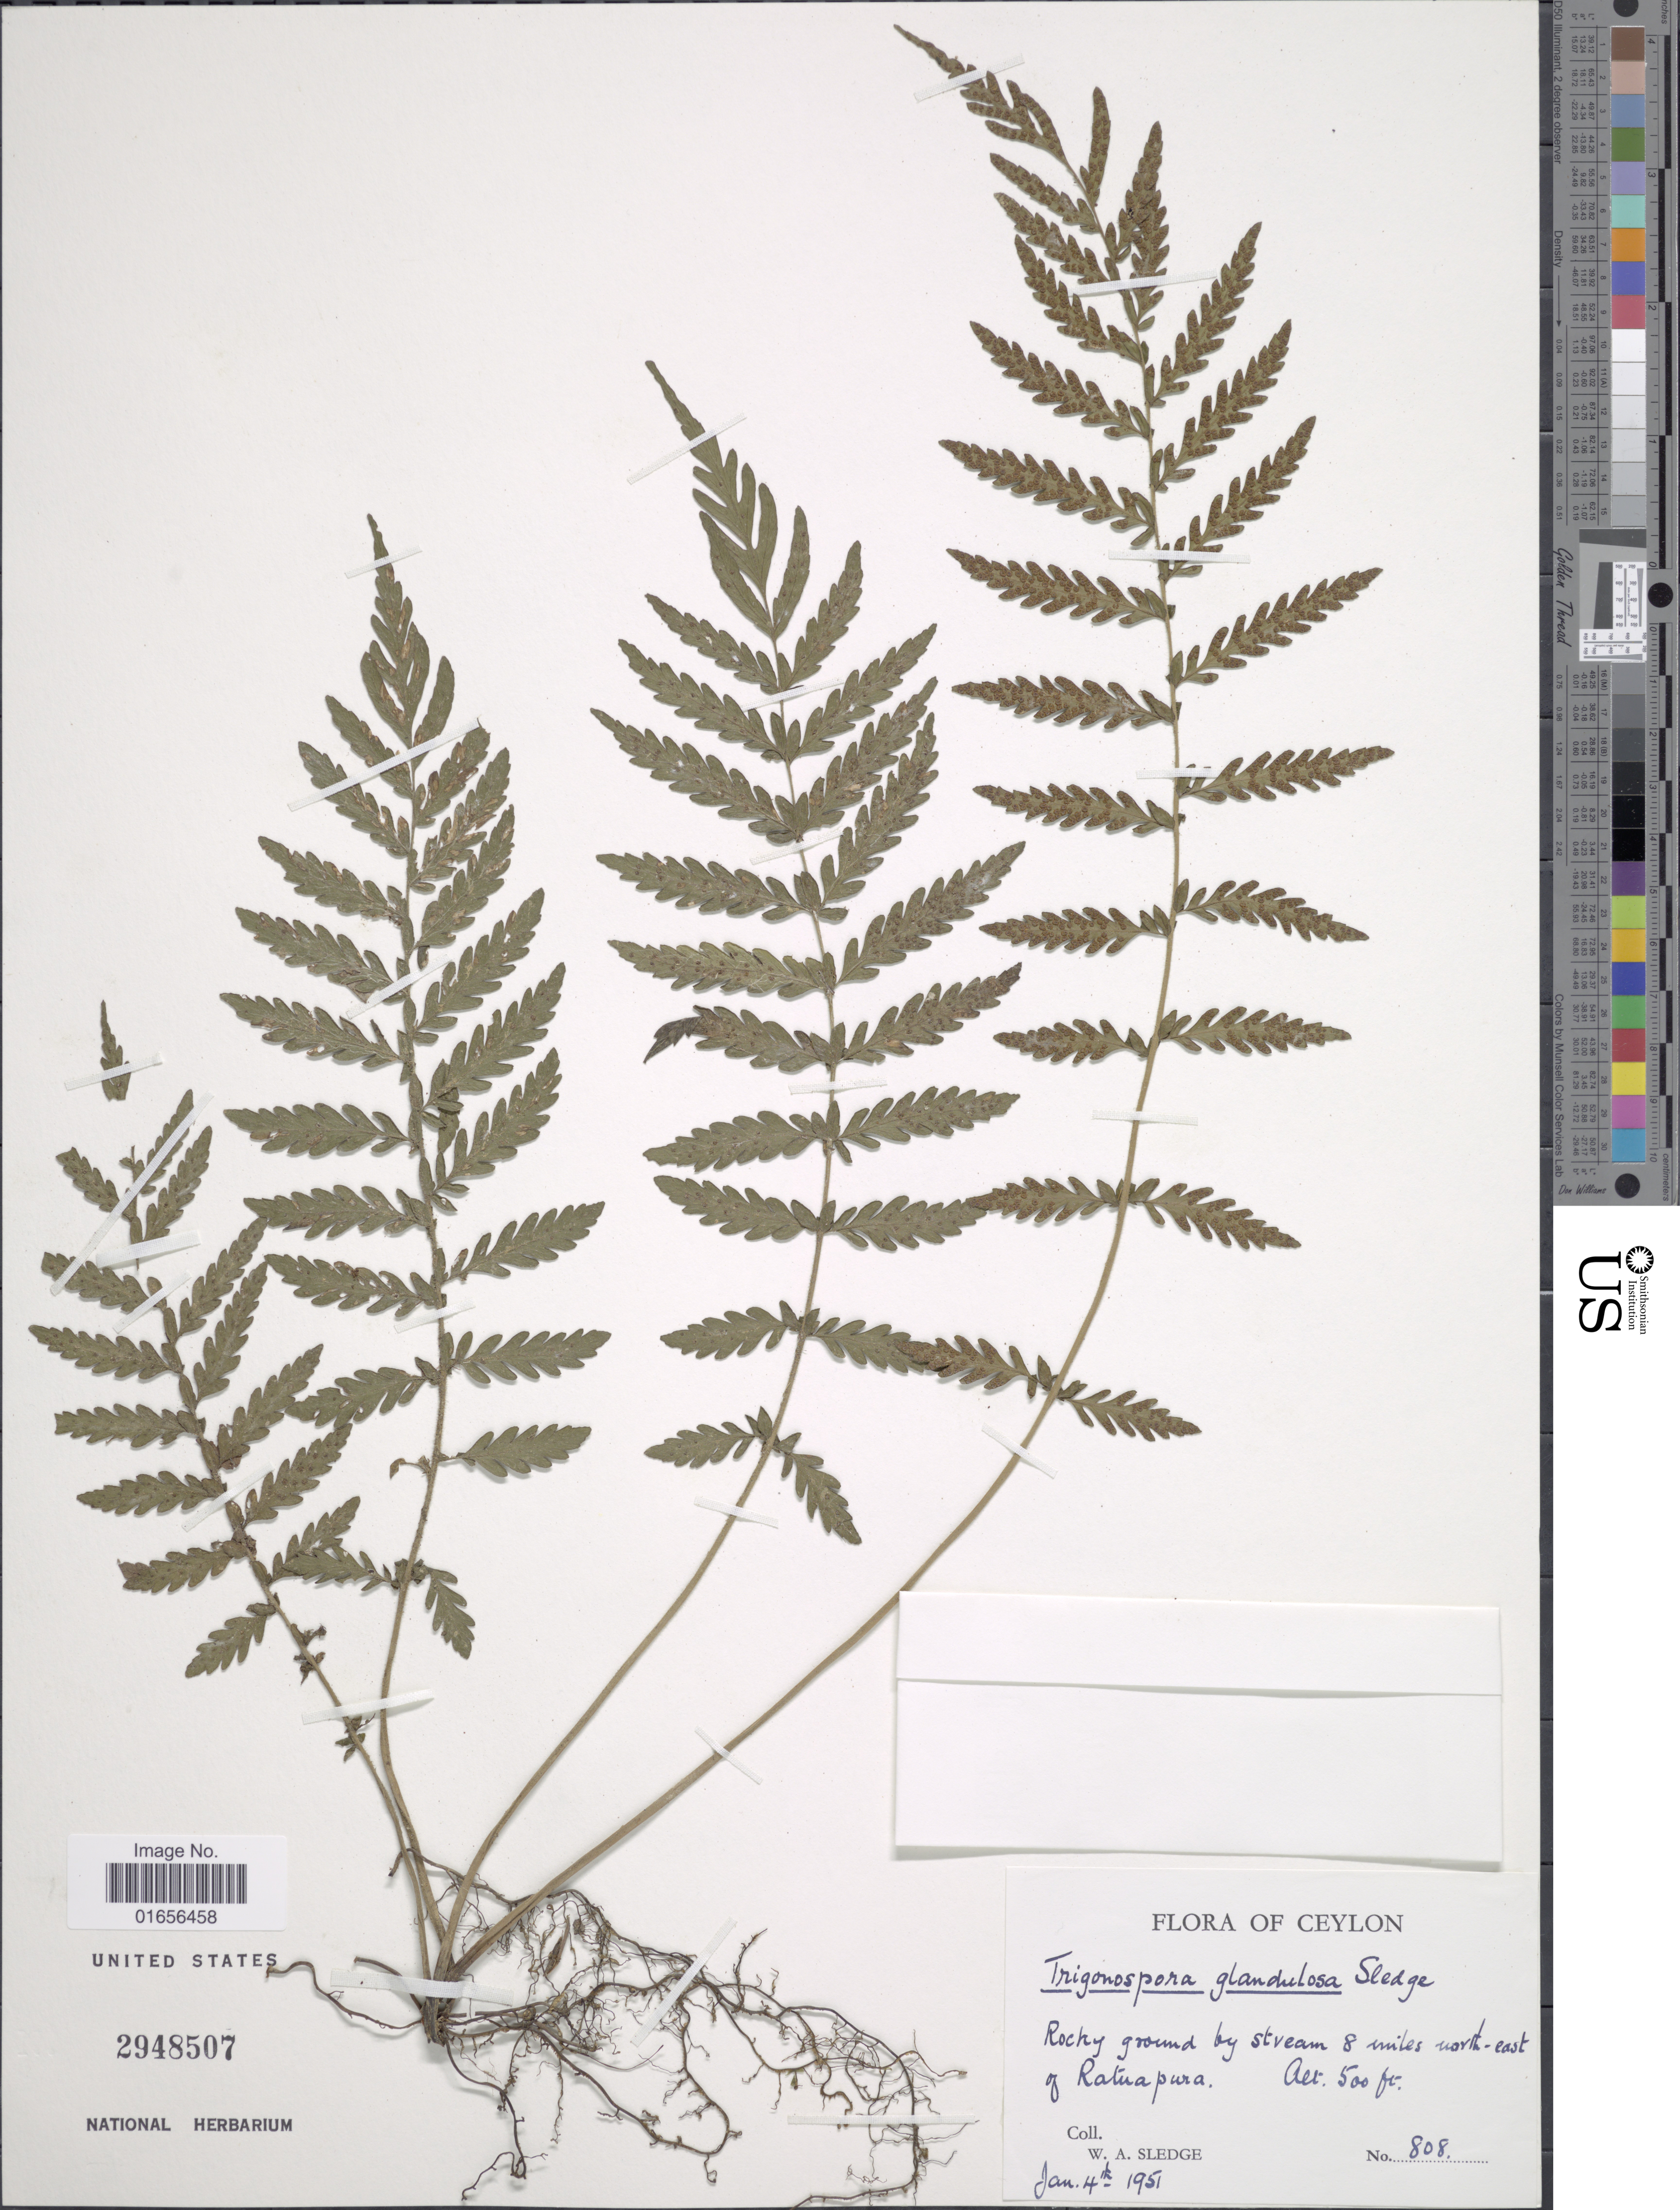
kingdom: Plantae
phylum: Tracheophyta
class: Polypodiopsida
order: Polypodiales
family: Thelypteridaceae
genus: Trigonospora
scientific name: Trigonospora glandulosa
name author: Sledge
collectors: W. A. Sledge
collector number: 808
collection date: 1951-01-04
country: Sri Lanka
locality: Ceylon, Rocky ground by stream 8 miles north-east of Ratuapura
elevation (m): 152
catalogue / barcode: US 2948507